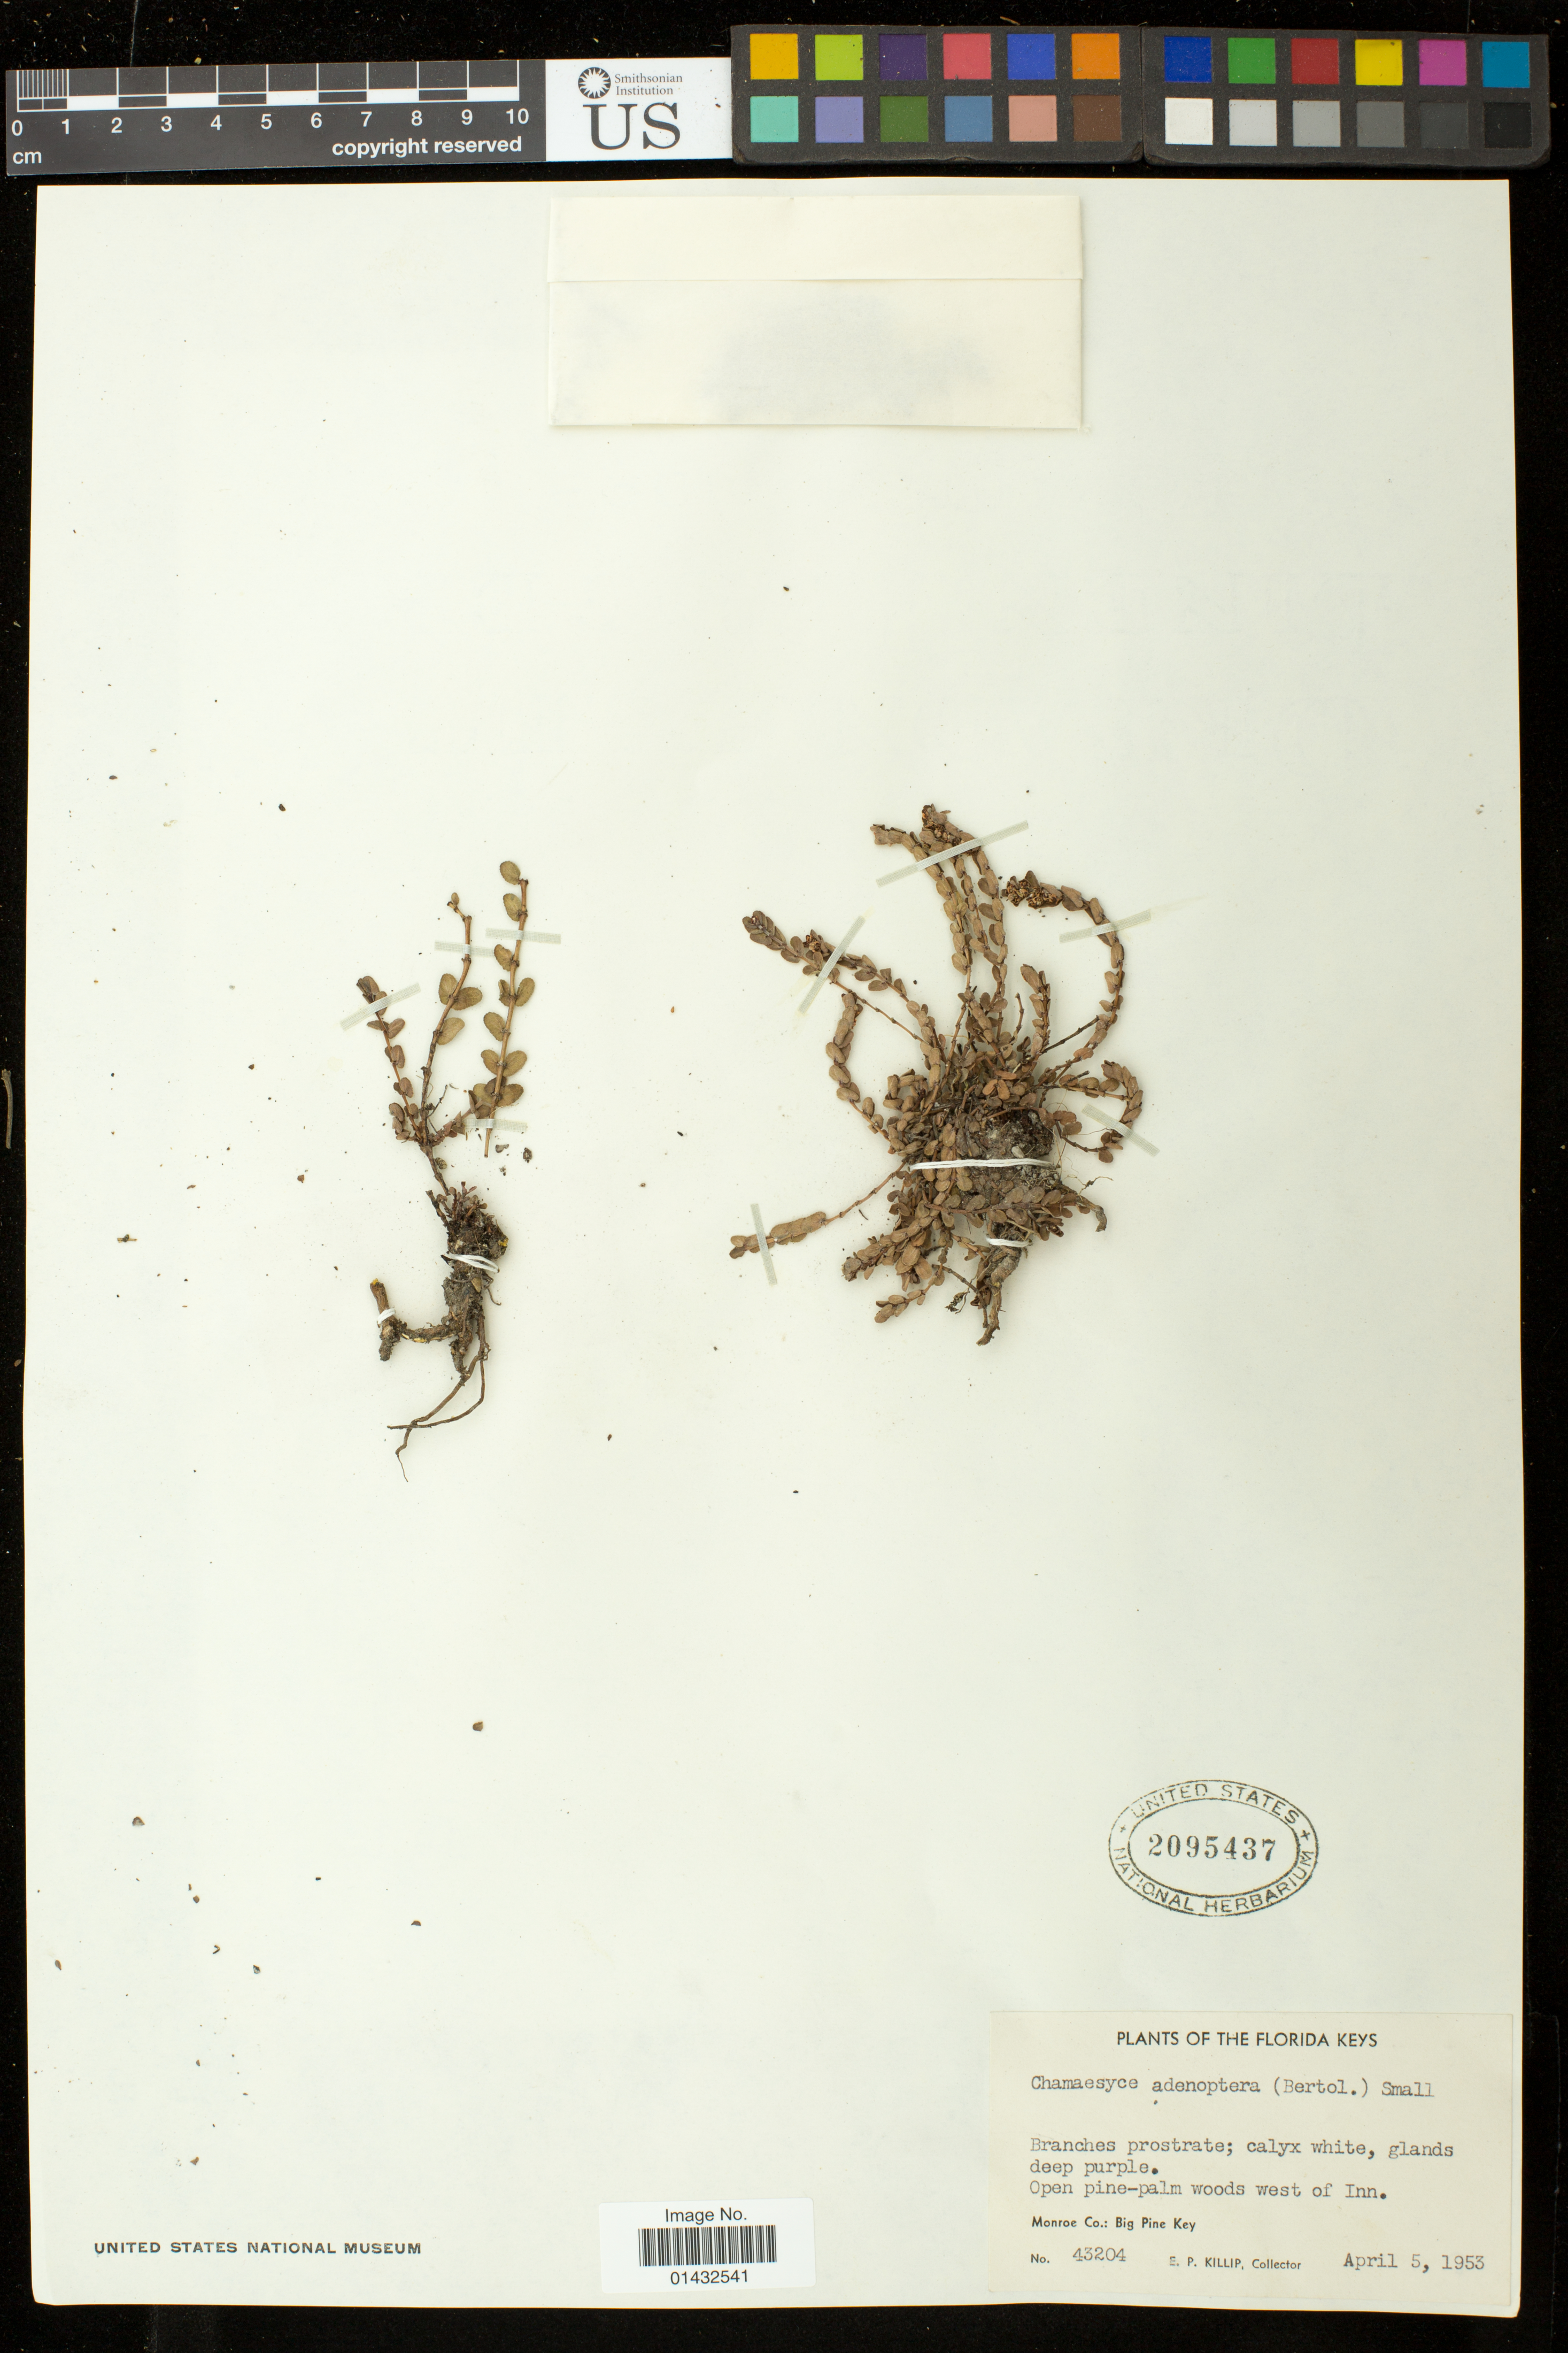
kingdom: Plantae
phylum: Tracheophyta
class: Magnoliopsida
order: Malpighiales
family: Euphorbiaceae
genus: Euphorbia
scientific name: Euphorbia adenoptera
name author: Bertol.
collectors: E. P. Killip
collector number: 43204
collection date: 1953-04-05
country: United States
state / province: Florida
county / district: Monroe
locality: Big Pine Key; woods west of Inn.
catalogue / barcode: US 2095437